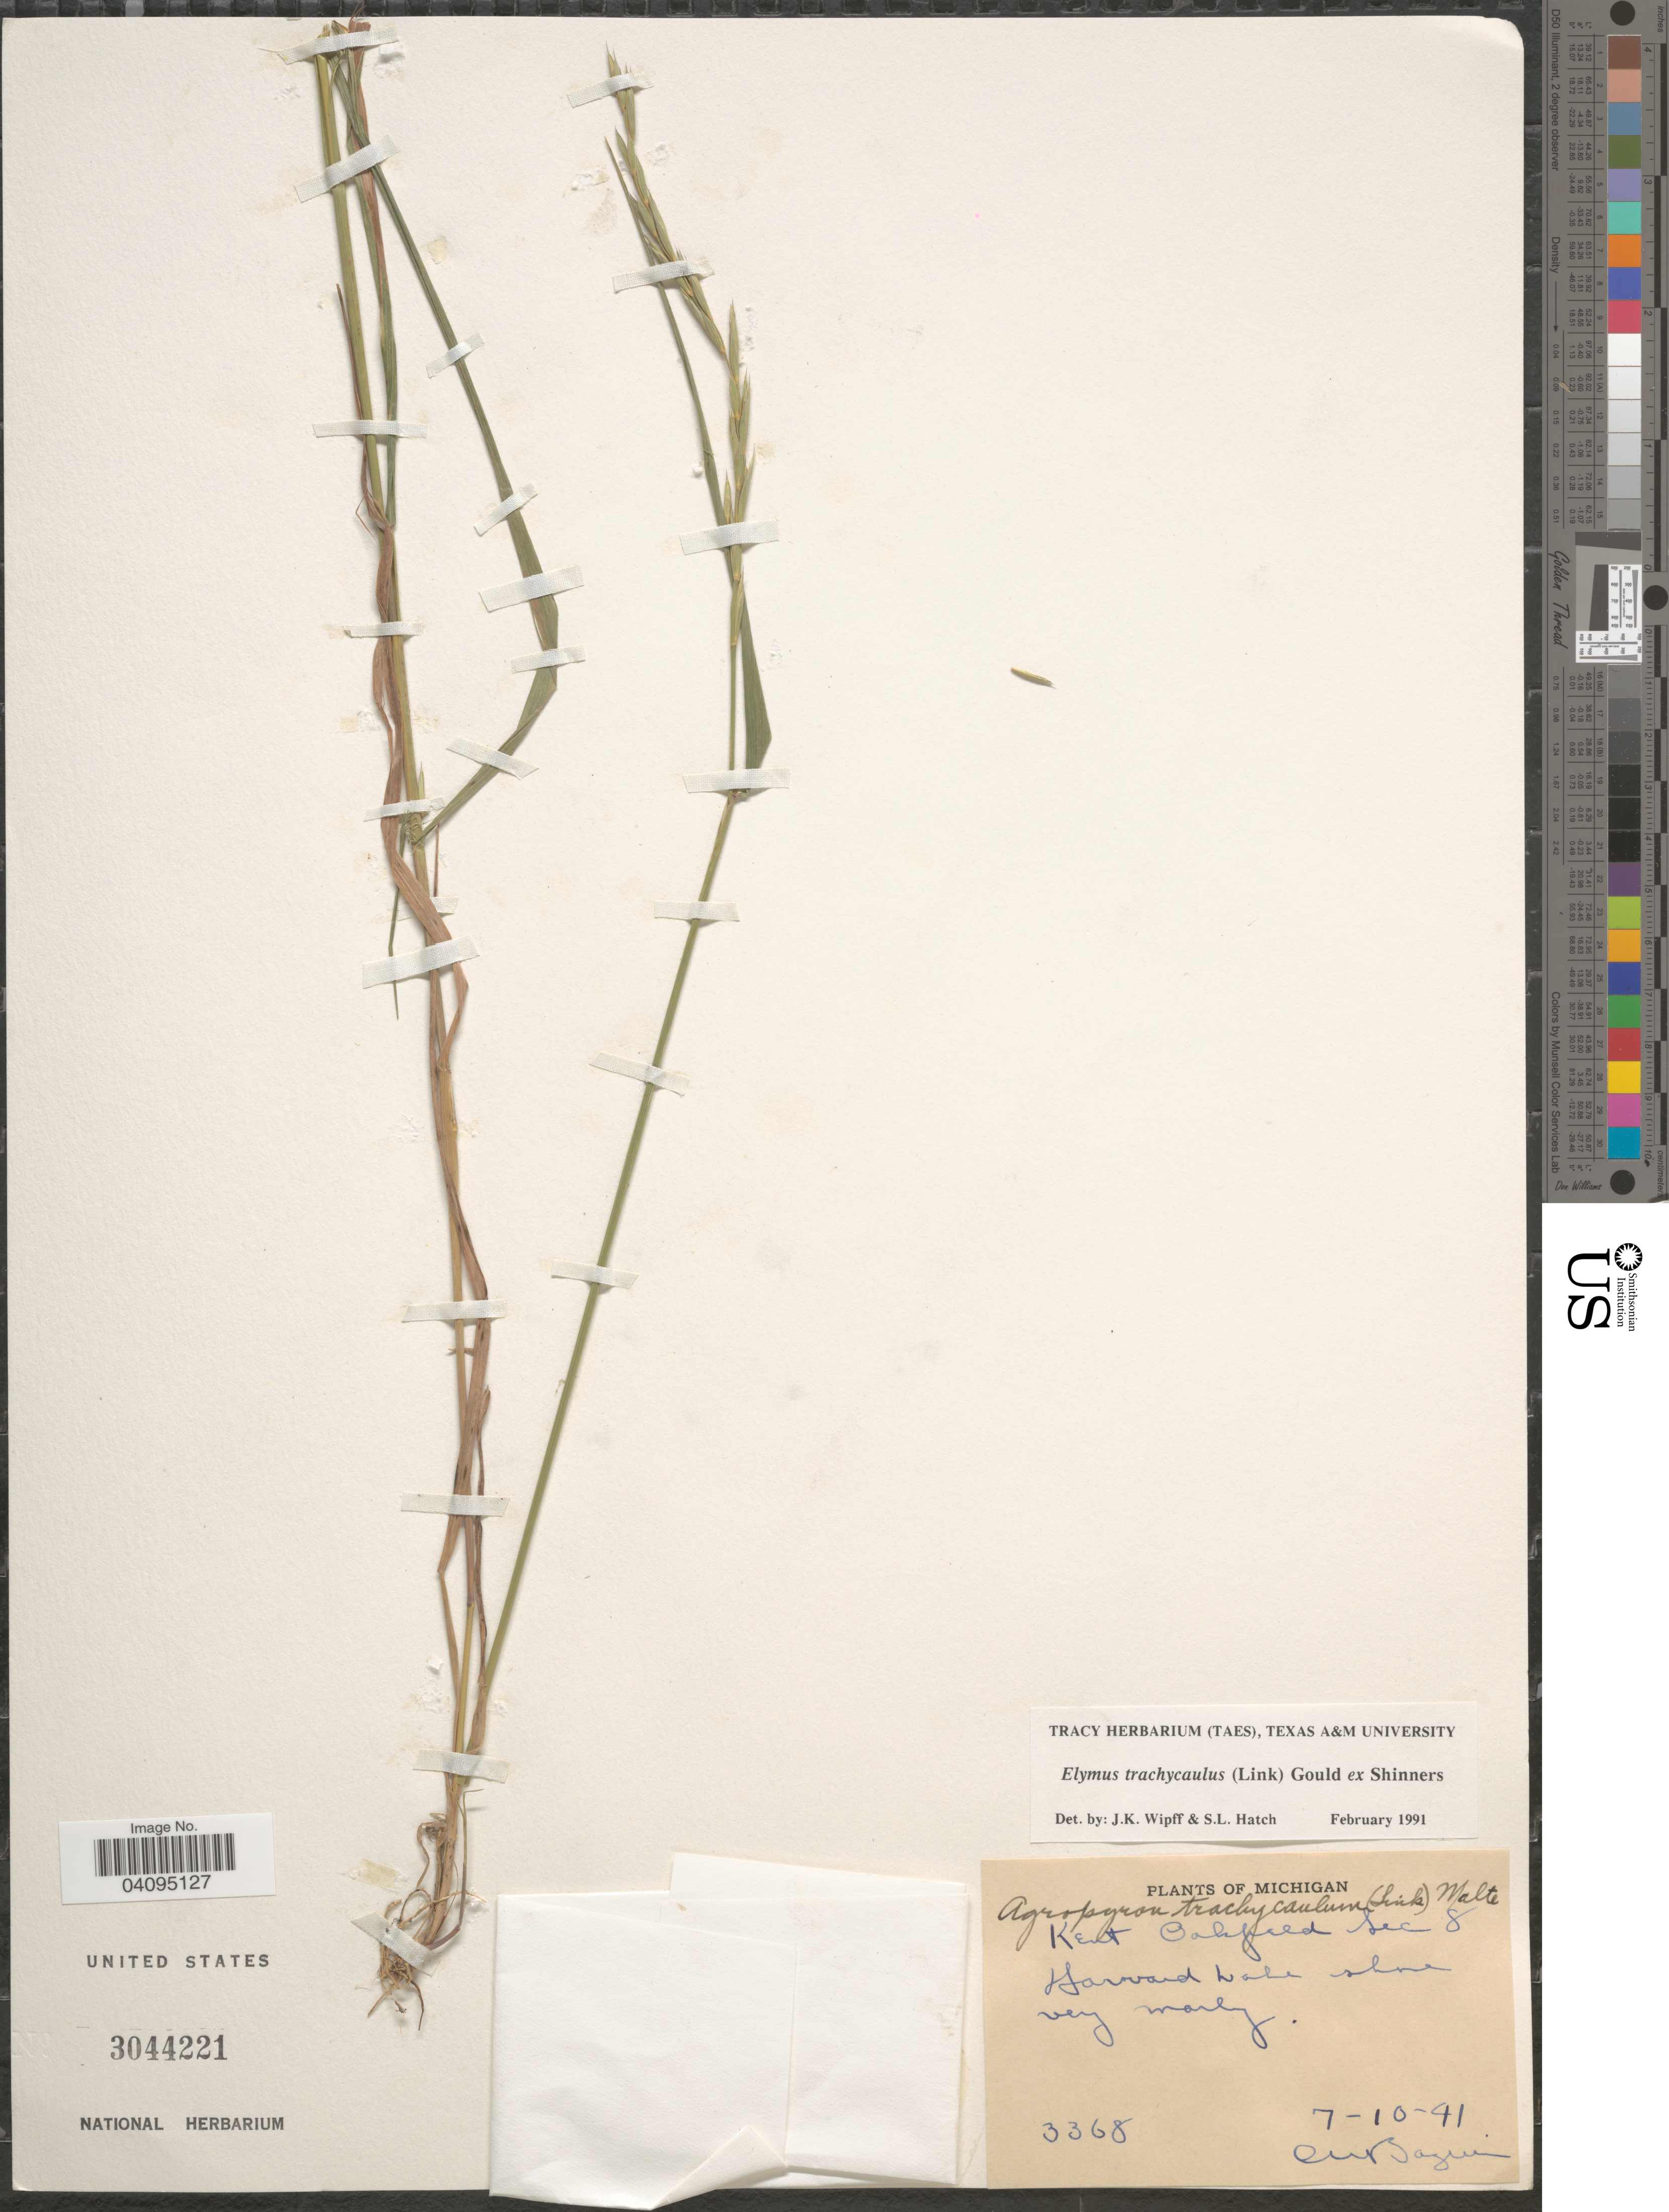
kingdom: Plantae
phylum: Tracheophyta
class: Liliopsida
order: Poales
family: Poaceae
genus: Elymus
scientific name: Elymus trachycaulus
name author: (Link) Gould ex Shinners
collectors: C. Bazuin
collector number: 3368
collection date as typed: Transcribed d/m/y: 10/7/41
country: United States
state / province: Michigan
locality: Kent Oakfield Sec 8. Harvard Lake shore.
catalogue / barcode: US 3044221